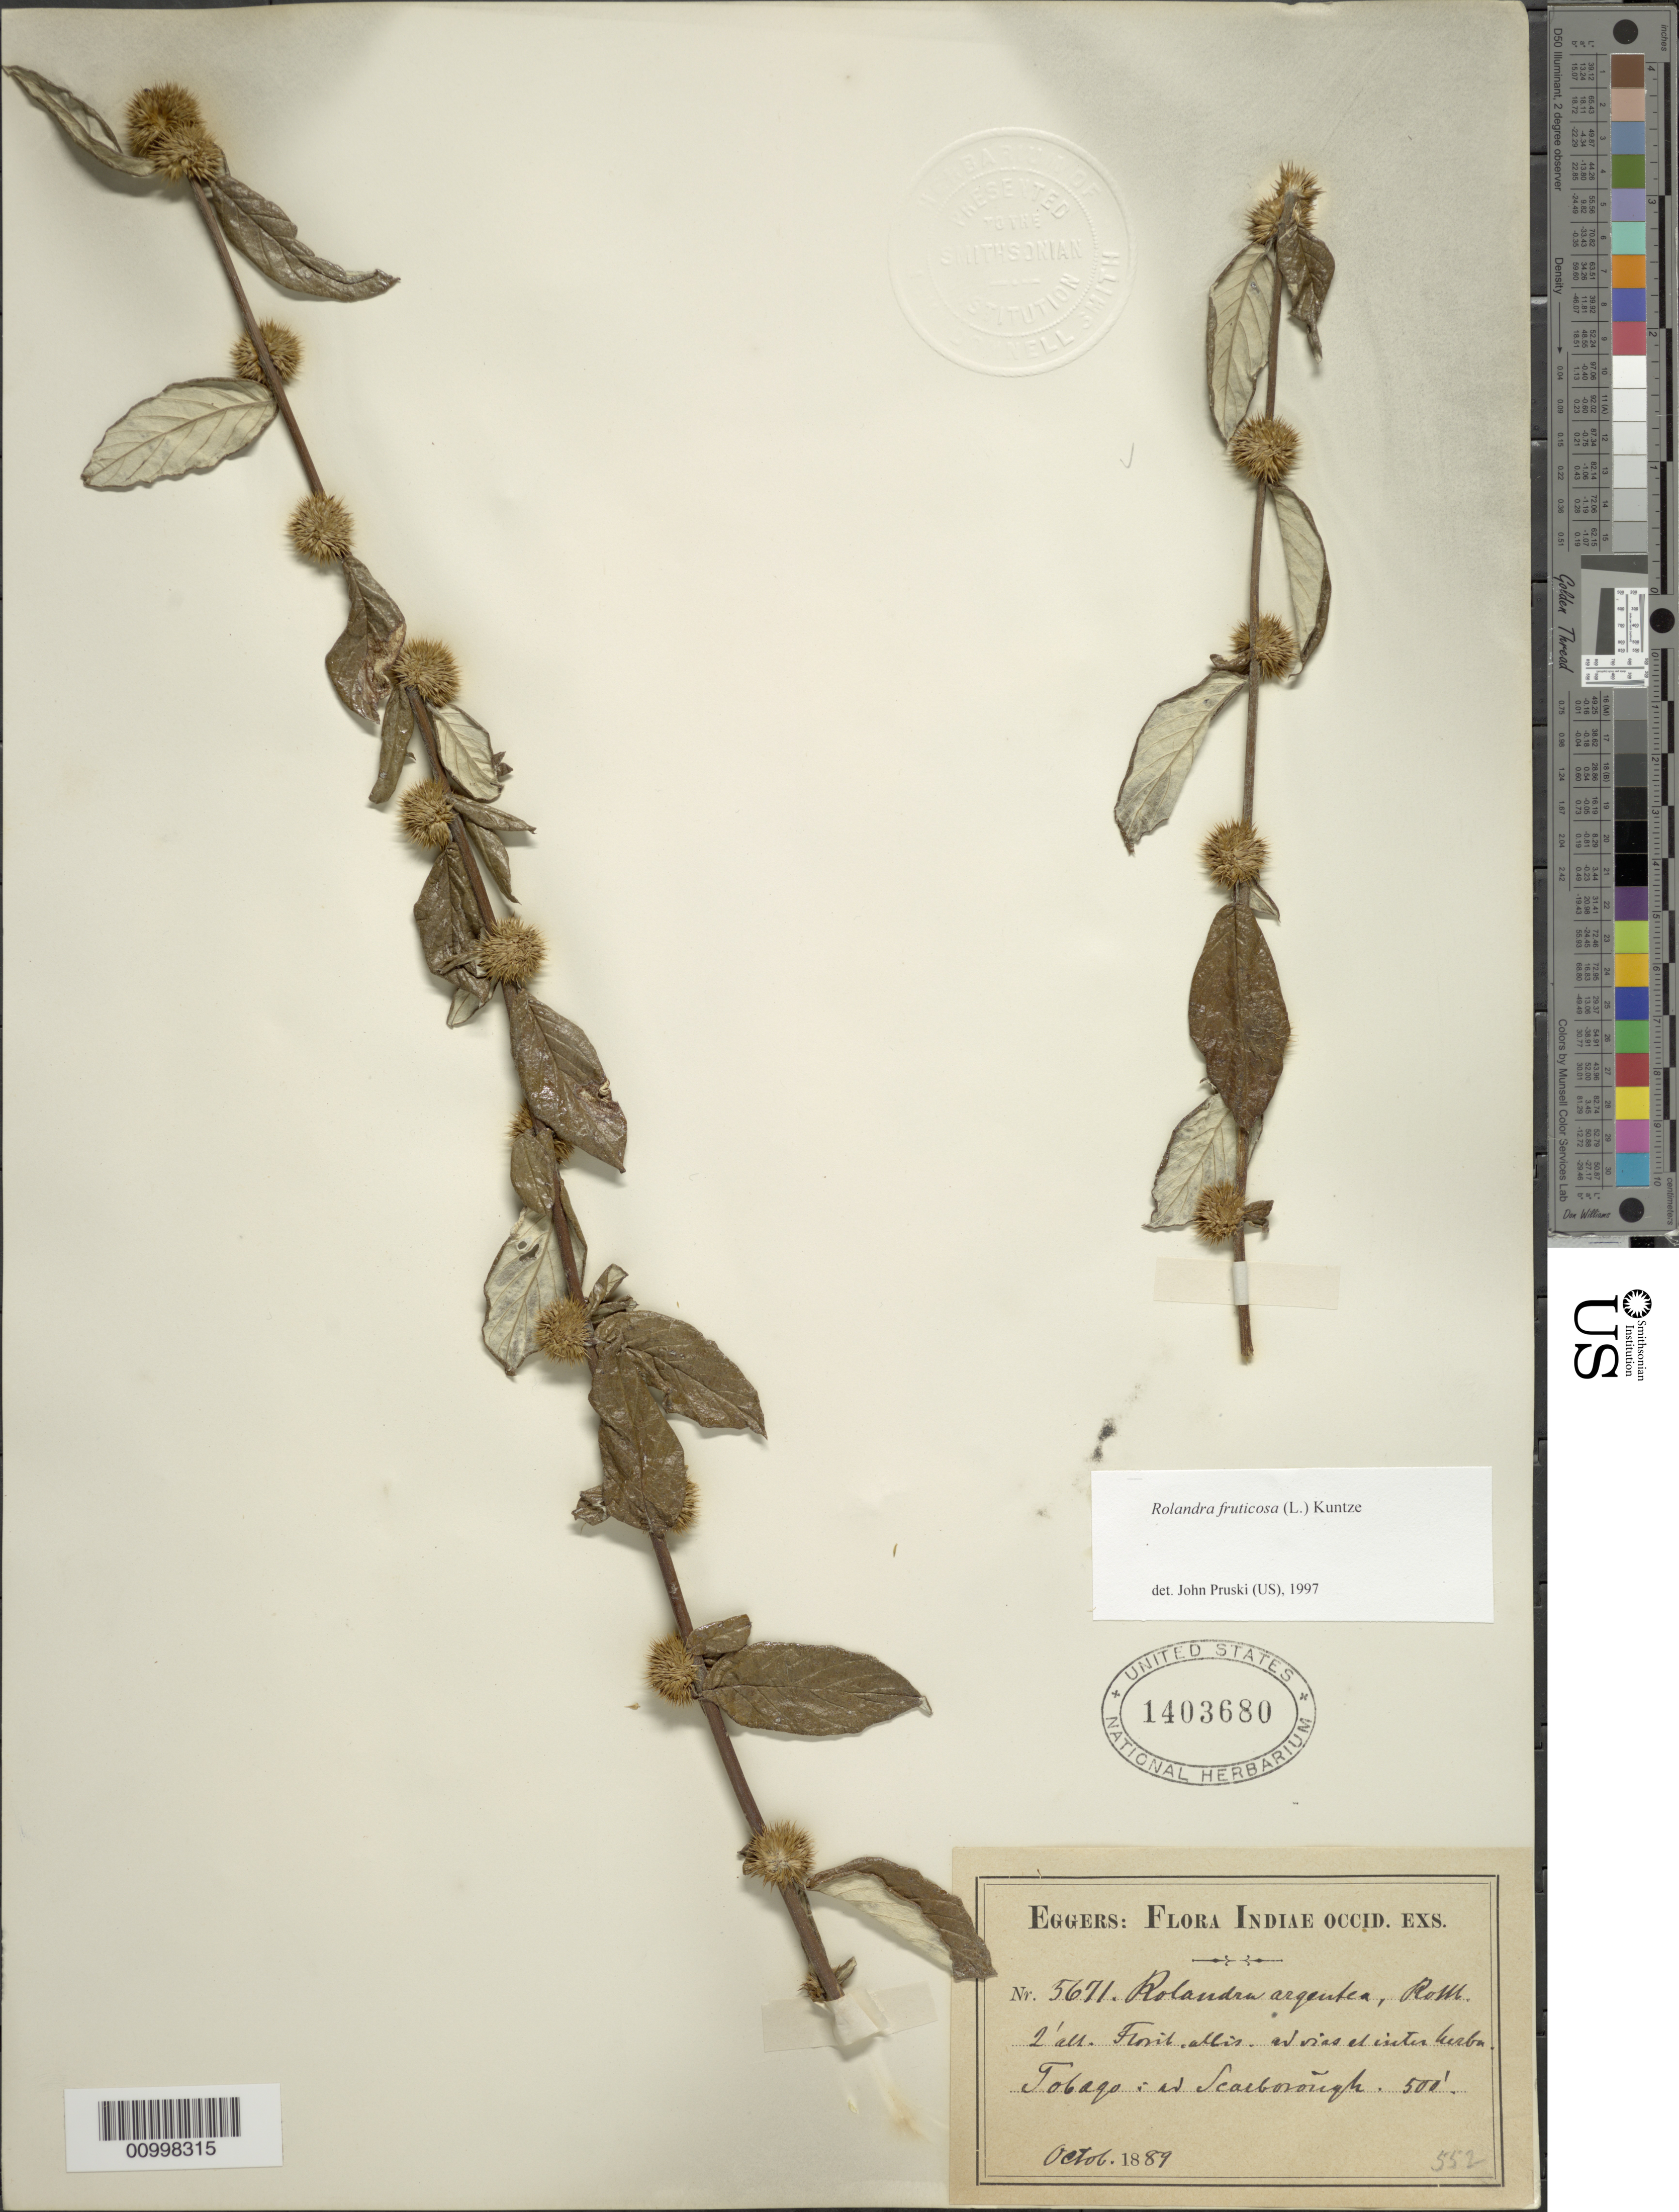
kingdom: Plantae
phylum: Tracheophyta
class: Magnoliopsida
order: Asterales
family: Asteraceae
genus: Rolandra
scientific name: Rolandra fruticosa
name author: (L.) Kuntze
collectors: H. F. A. von Eggers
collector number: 5671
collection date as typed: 01 Oct 1889 to 31 Oct 1889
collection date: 1889-10-01/1889-10-31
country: Trinidad and Tobago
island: Tobago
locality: Scarborough.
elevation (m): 152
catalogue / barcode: US 1403680